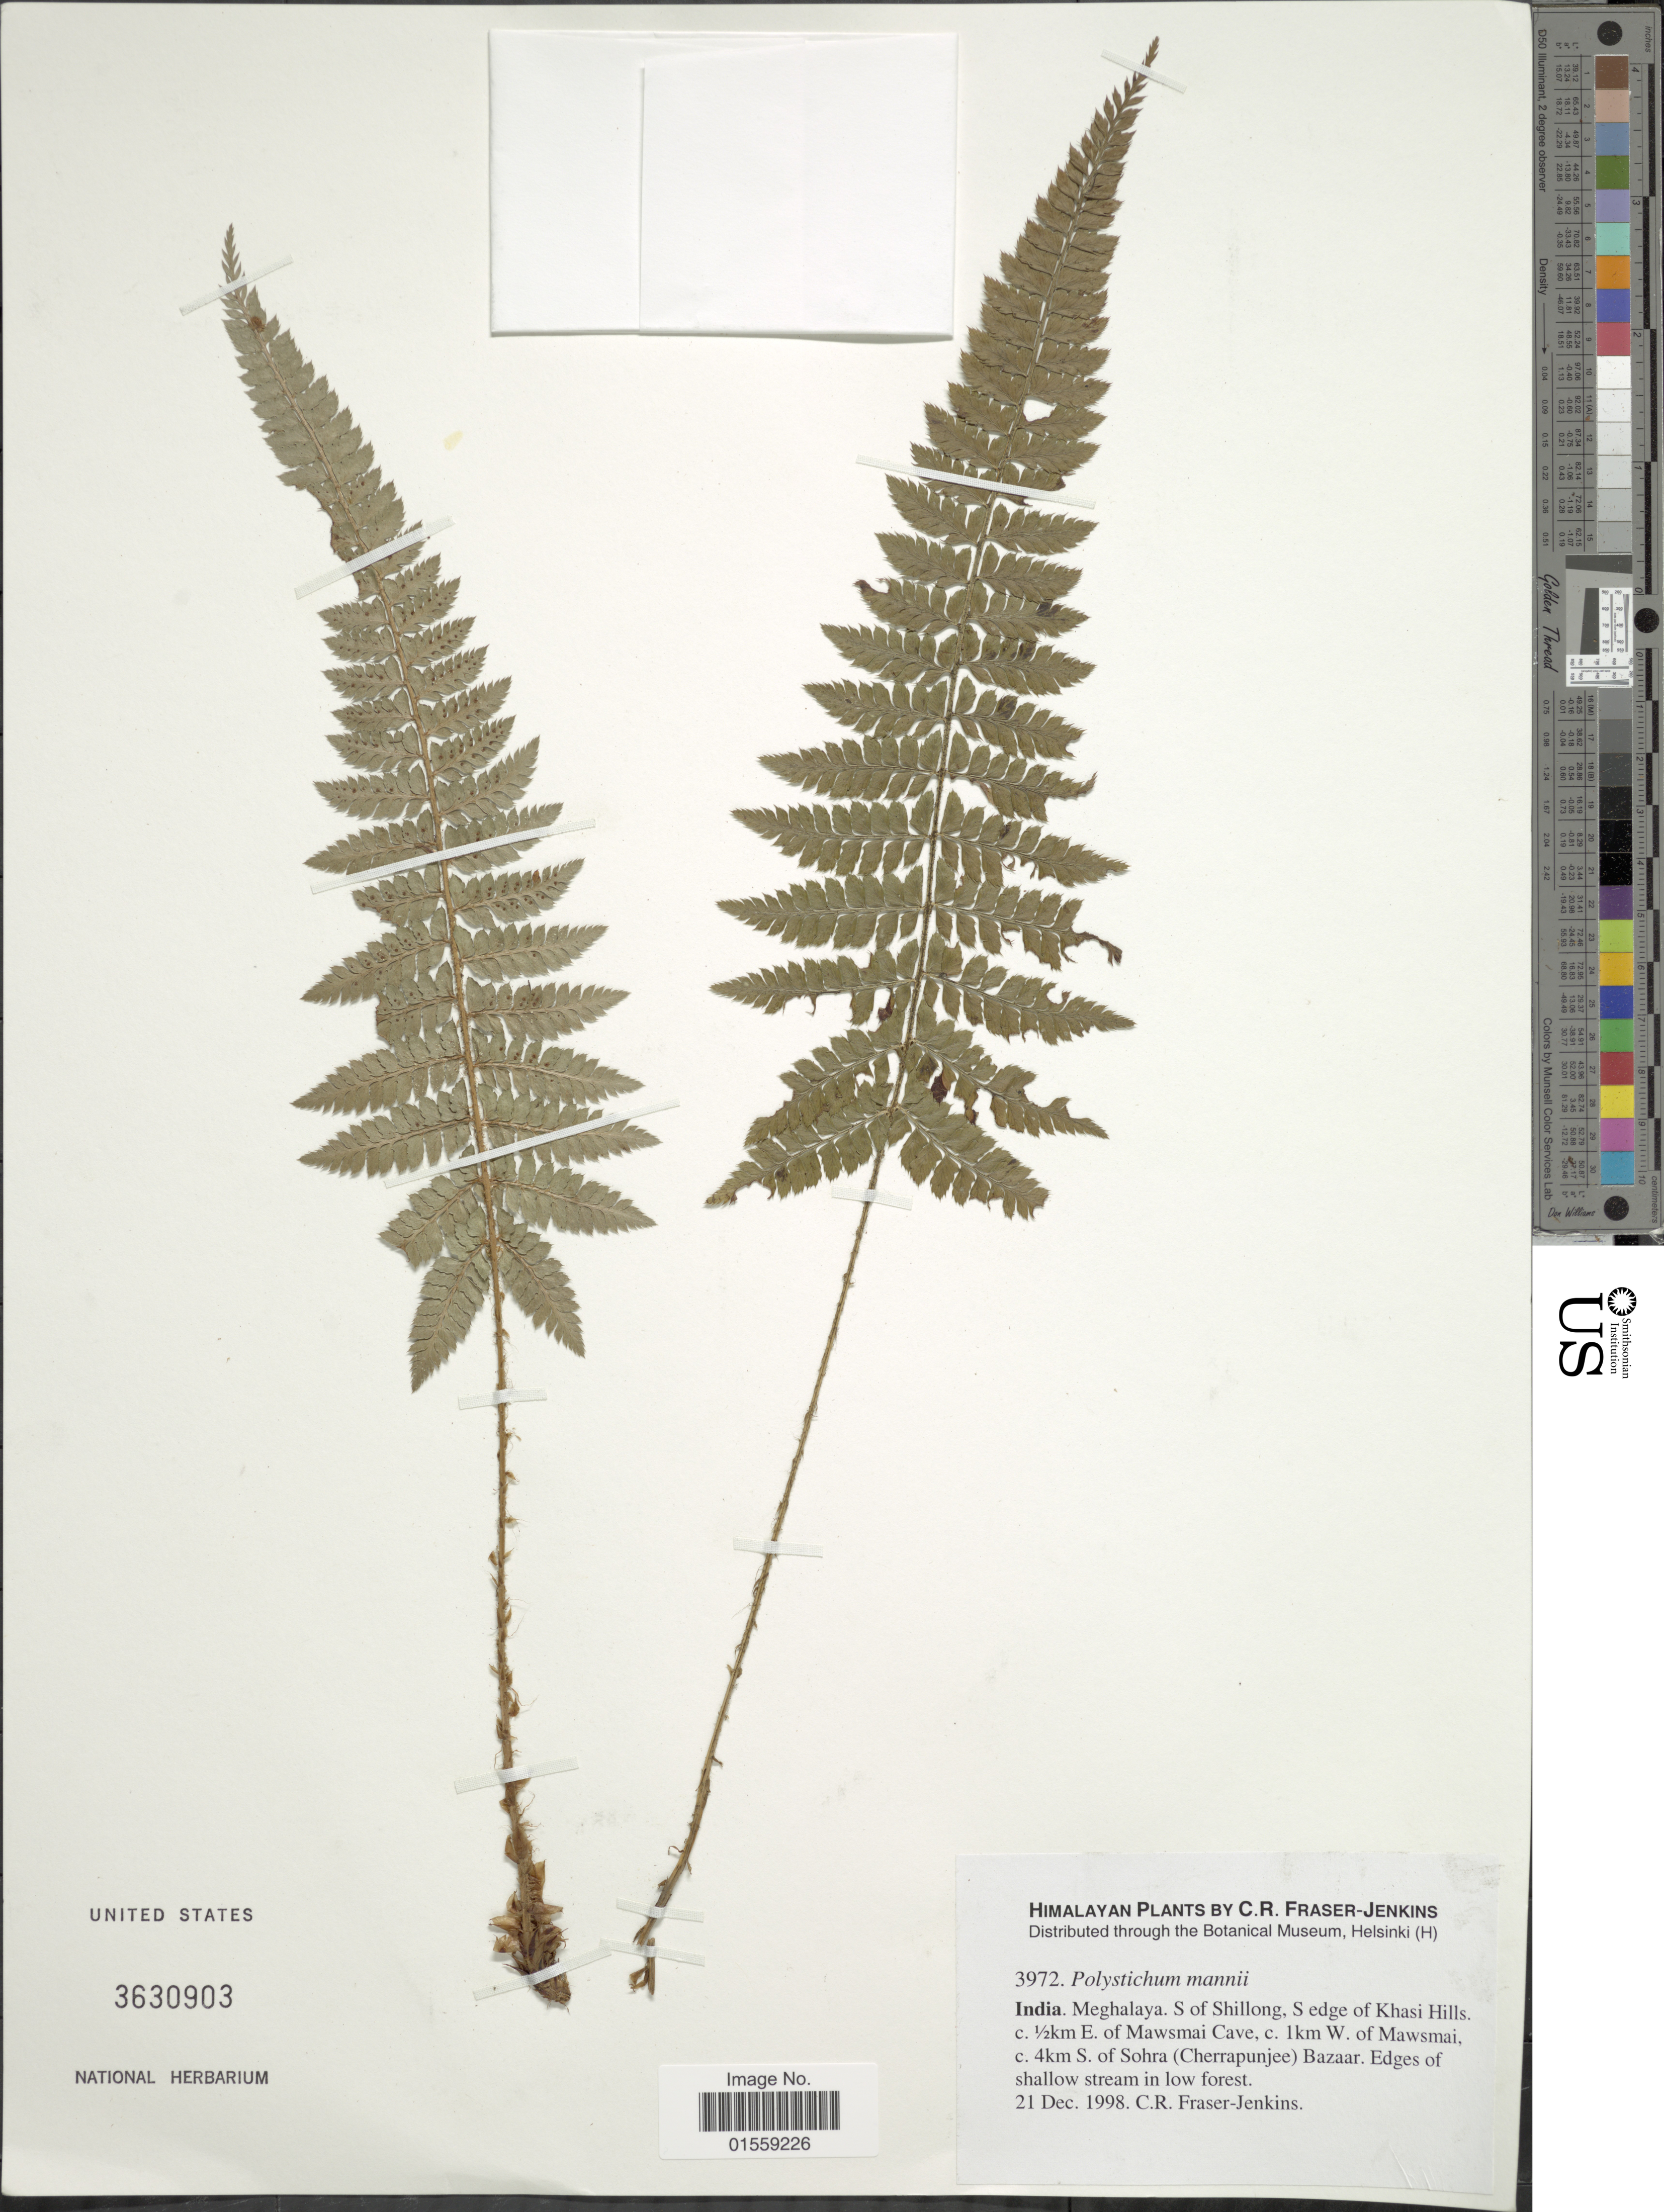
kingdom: Plantae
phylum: Tracheophyta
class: Polypodiopsida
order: Polypodiales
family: Dryopteridaceae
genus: Polystichum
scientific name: Polystichum mannii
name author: C. Hope ex Fraser-Jenk.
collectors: C. R. Fraser-Jenkins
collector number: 3972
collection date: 1998-12-21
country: India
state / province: Meghalaya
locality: Himalayan, S. of Shillong, S edge of Khasi Hills, c. ½km E. of Mawsmai Cave, c. 1km W of Mawsmai, c. 4 km S. of Sohra (Cherrapunjee) Bazaar.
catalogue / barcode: US 3630903